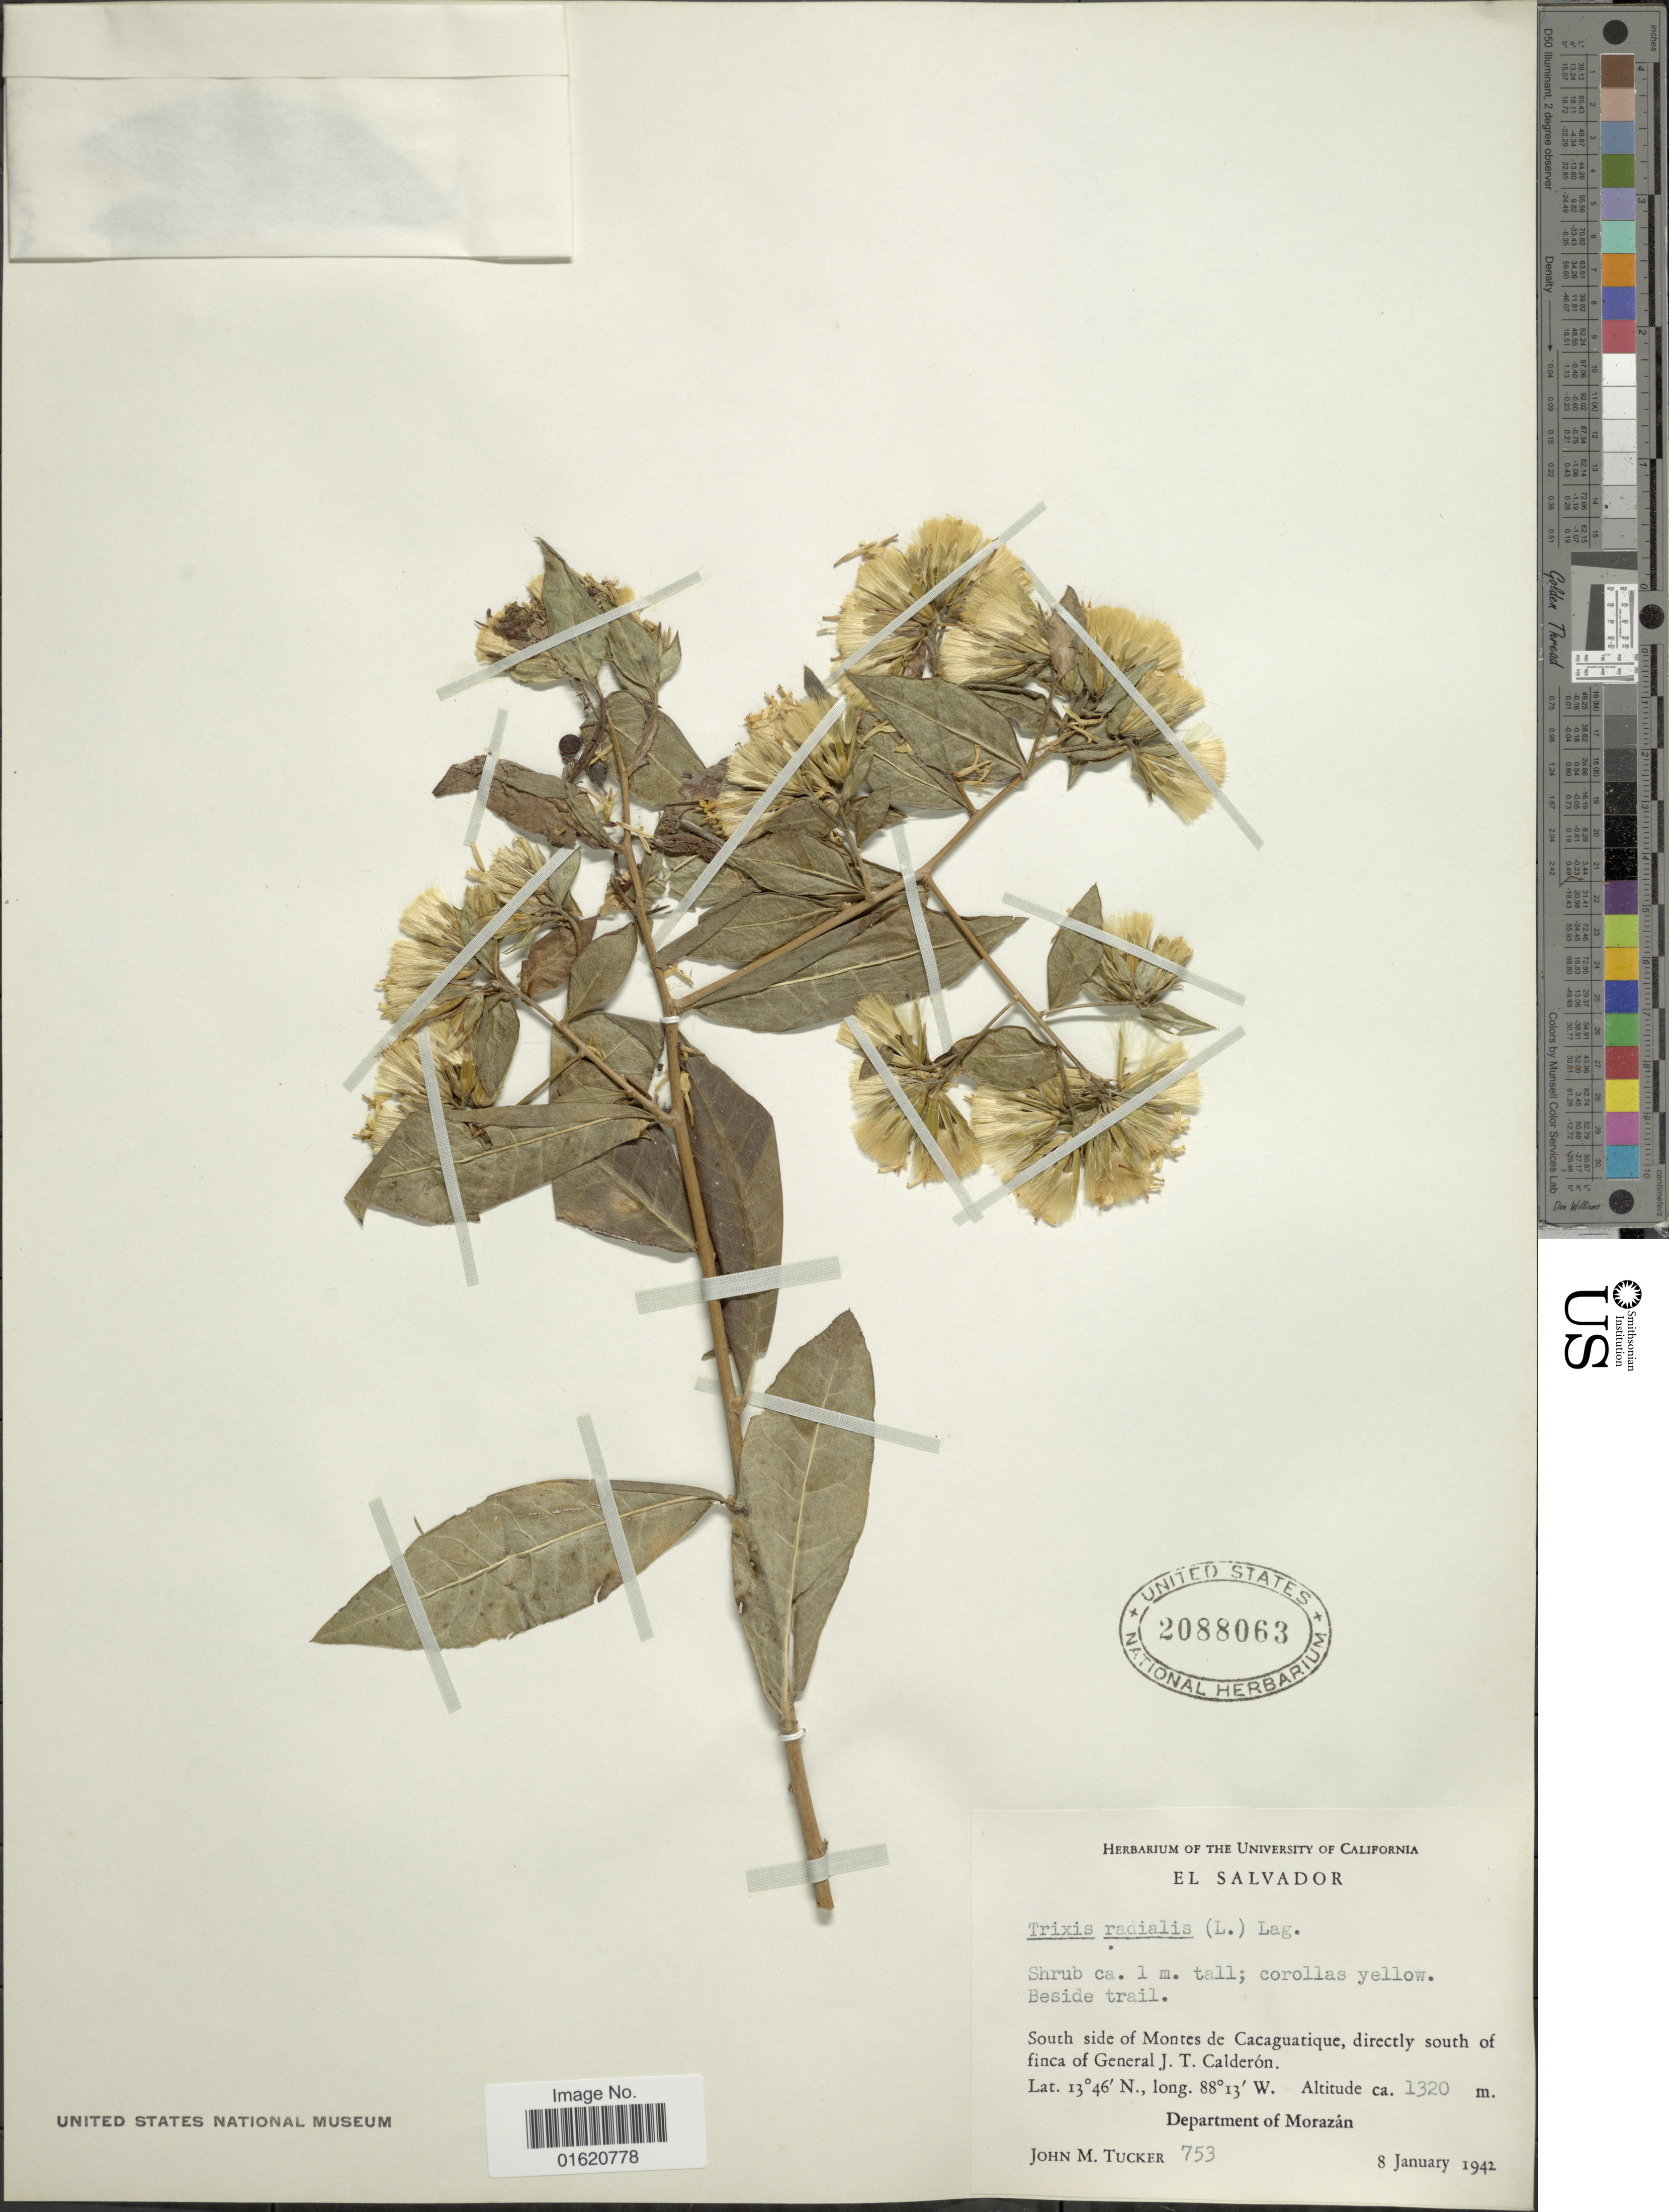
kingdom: Plantae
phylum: Tracheophyta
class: Magnoliopsida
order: Asterales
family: Asteraceae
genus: Trixis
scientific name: Trixis inula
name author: Crantz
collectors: J. M. Tucker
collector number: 753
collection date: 1942-01-08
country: El Salvador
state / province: Morazan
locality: South side of Montes de Cacaguatique, directly south of finca of General J.T. Calderón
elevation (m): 1320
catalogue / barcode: US 2088063